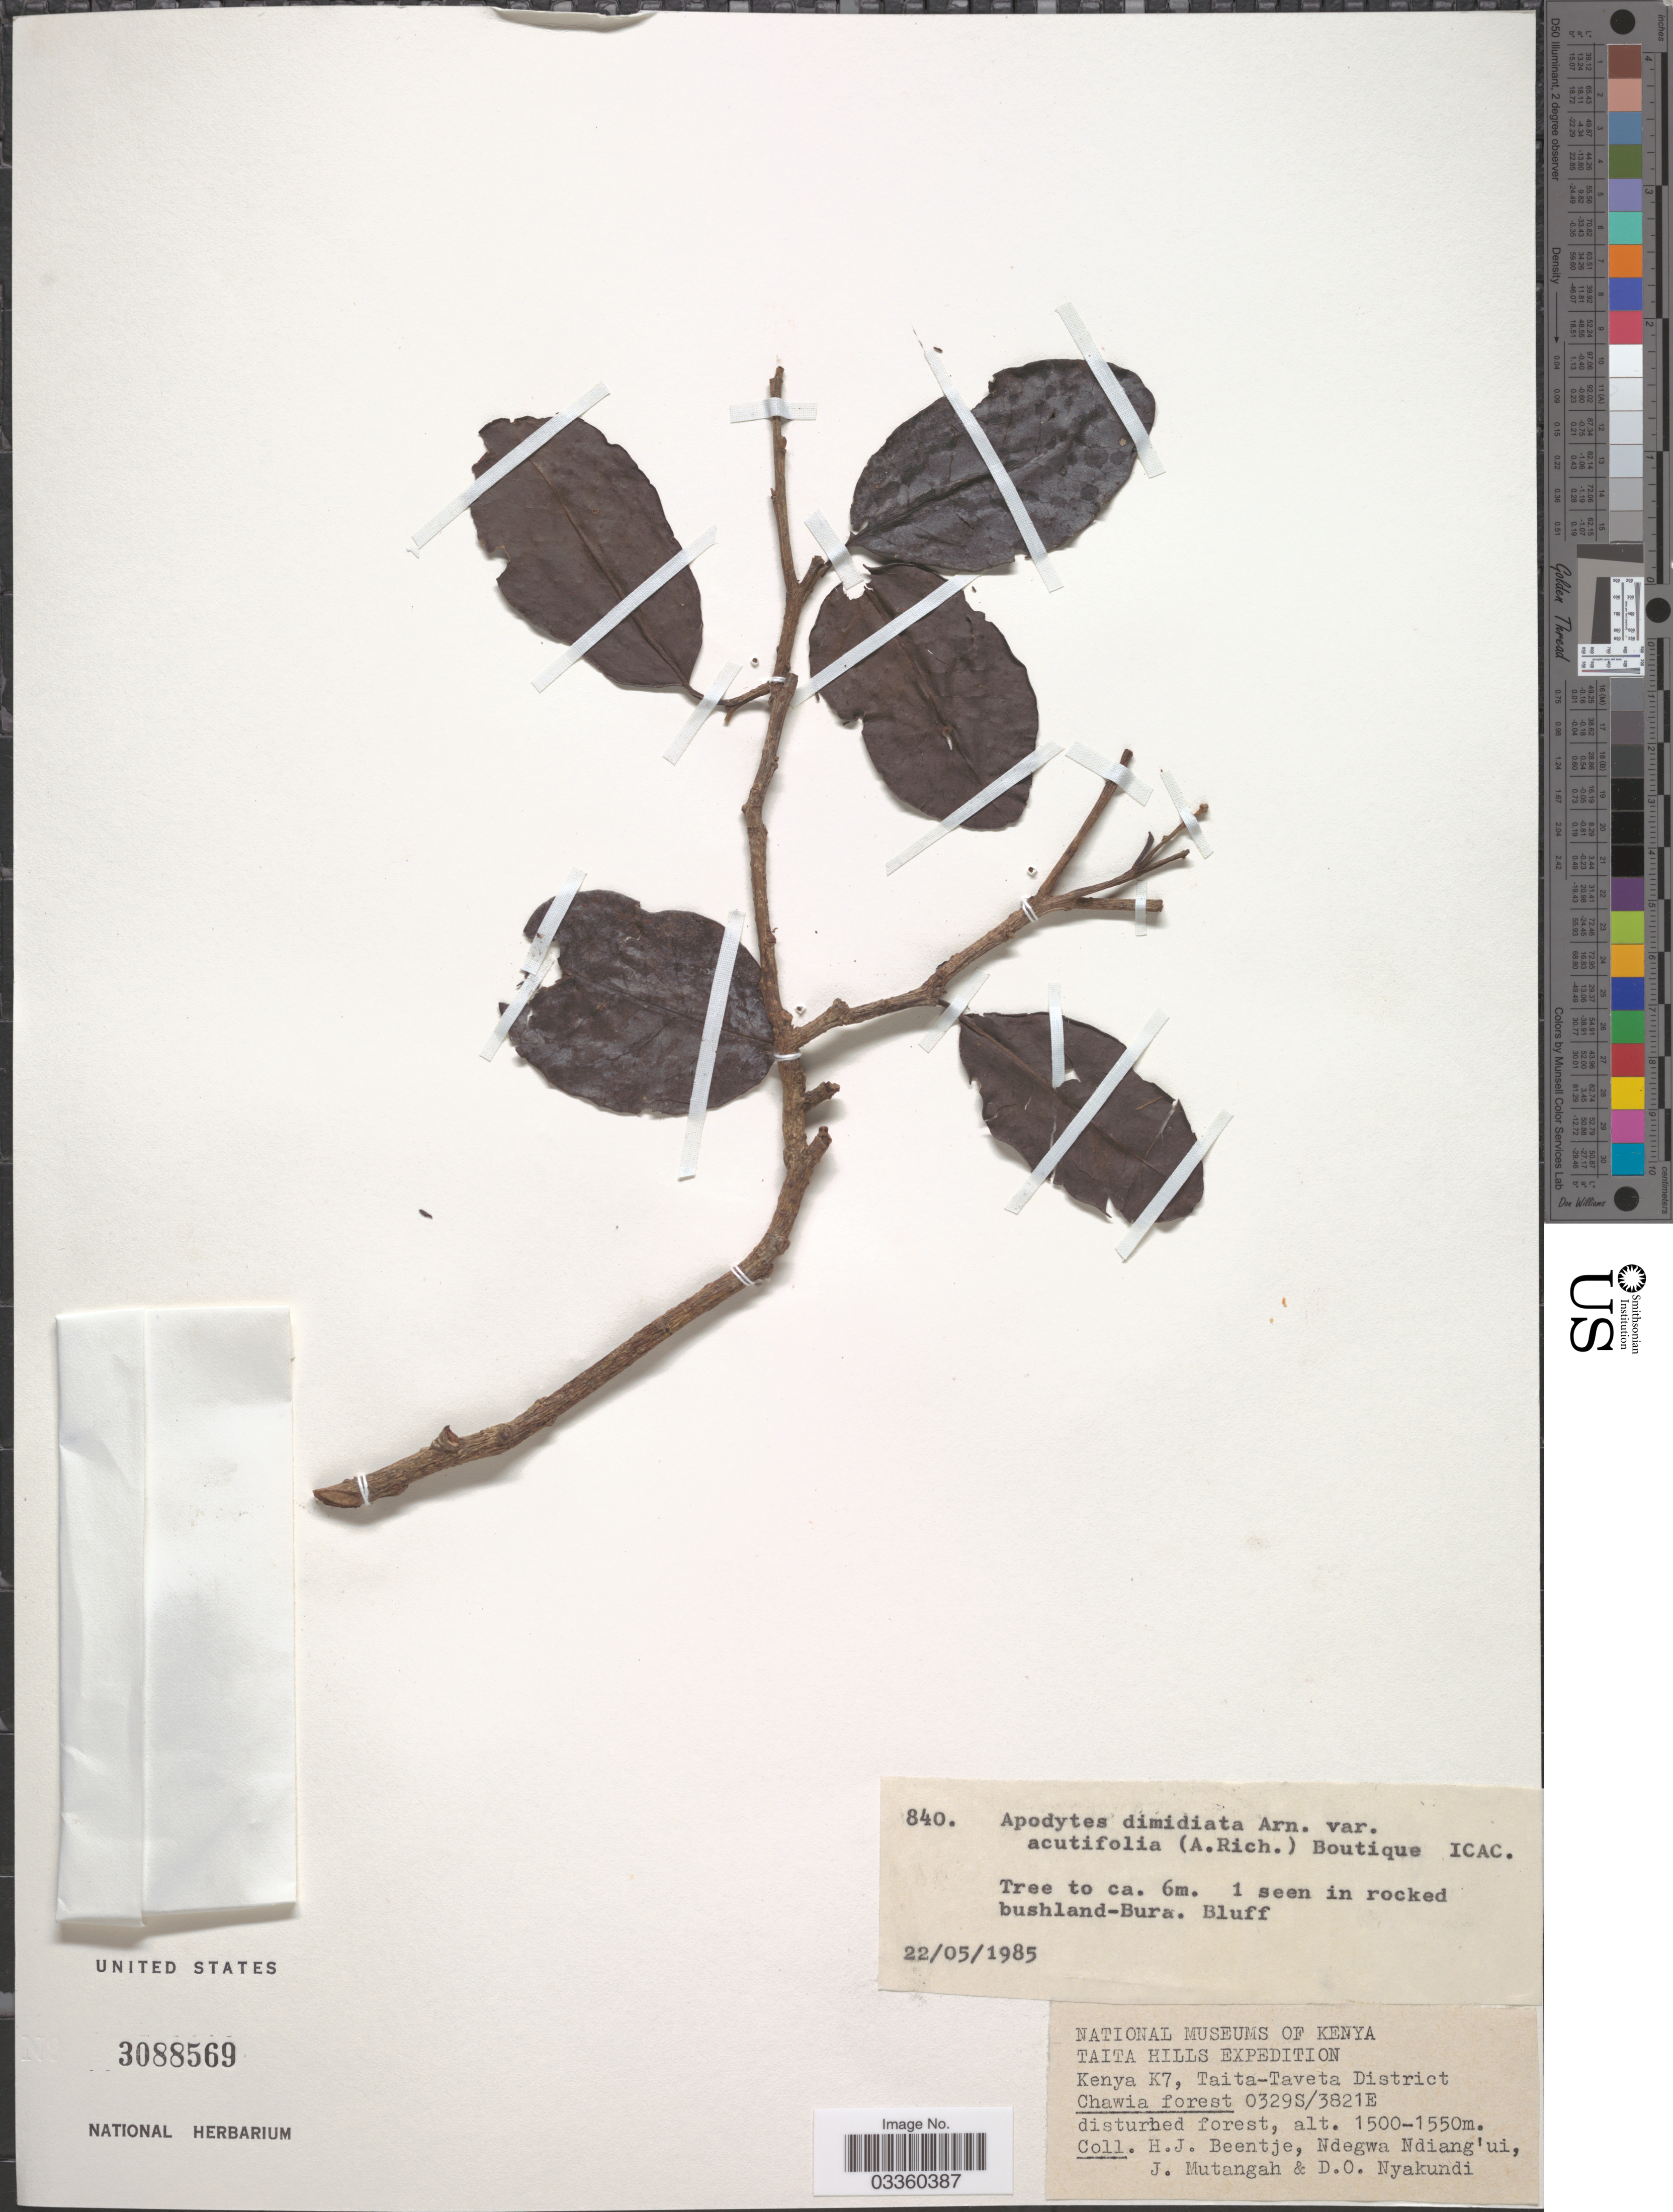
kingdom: Plantae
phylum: Tracheophyta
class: Magnoliopsida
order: Metteniusales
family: Metteniusaceae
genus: Apodytes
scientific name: Apodytes dimidiata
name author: E. Mey. ex Arn.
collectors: H. J. Beentje, Ndegwa Ndiang'ui, J. Mutangah & D. Nyakundi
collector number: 840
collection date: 1985-05-22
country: Kenya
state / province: Taita Taveta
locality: Taita-Taveta District, Chawia forest.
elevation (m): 1500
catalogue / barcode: US 3088569